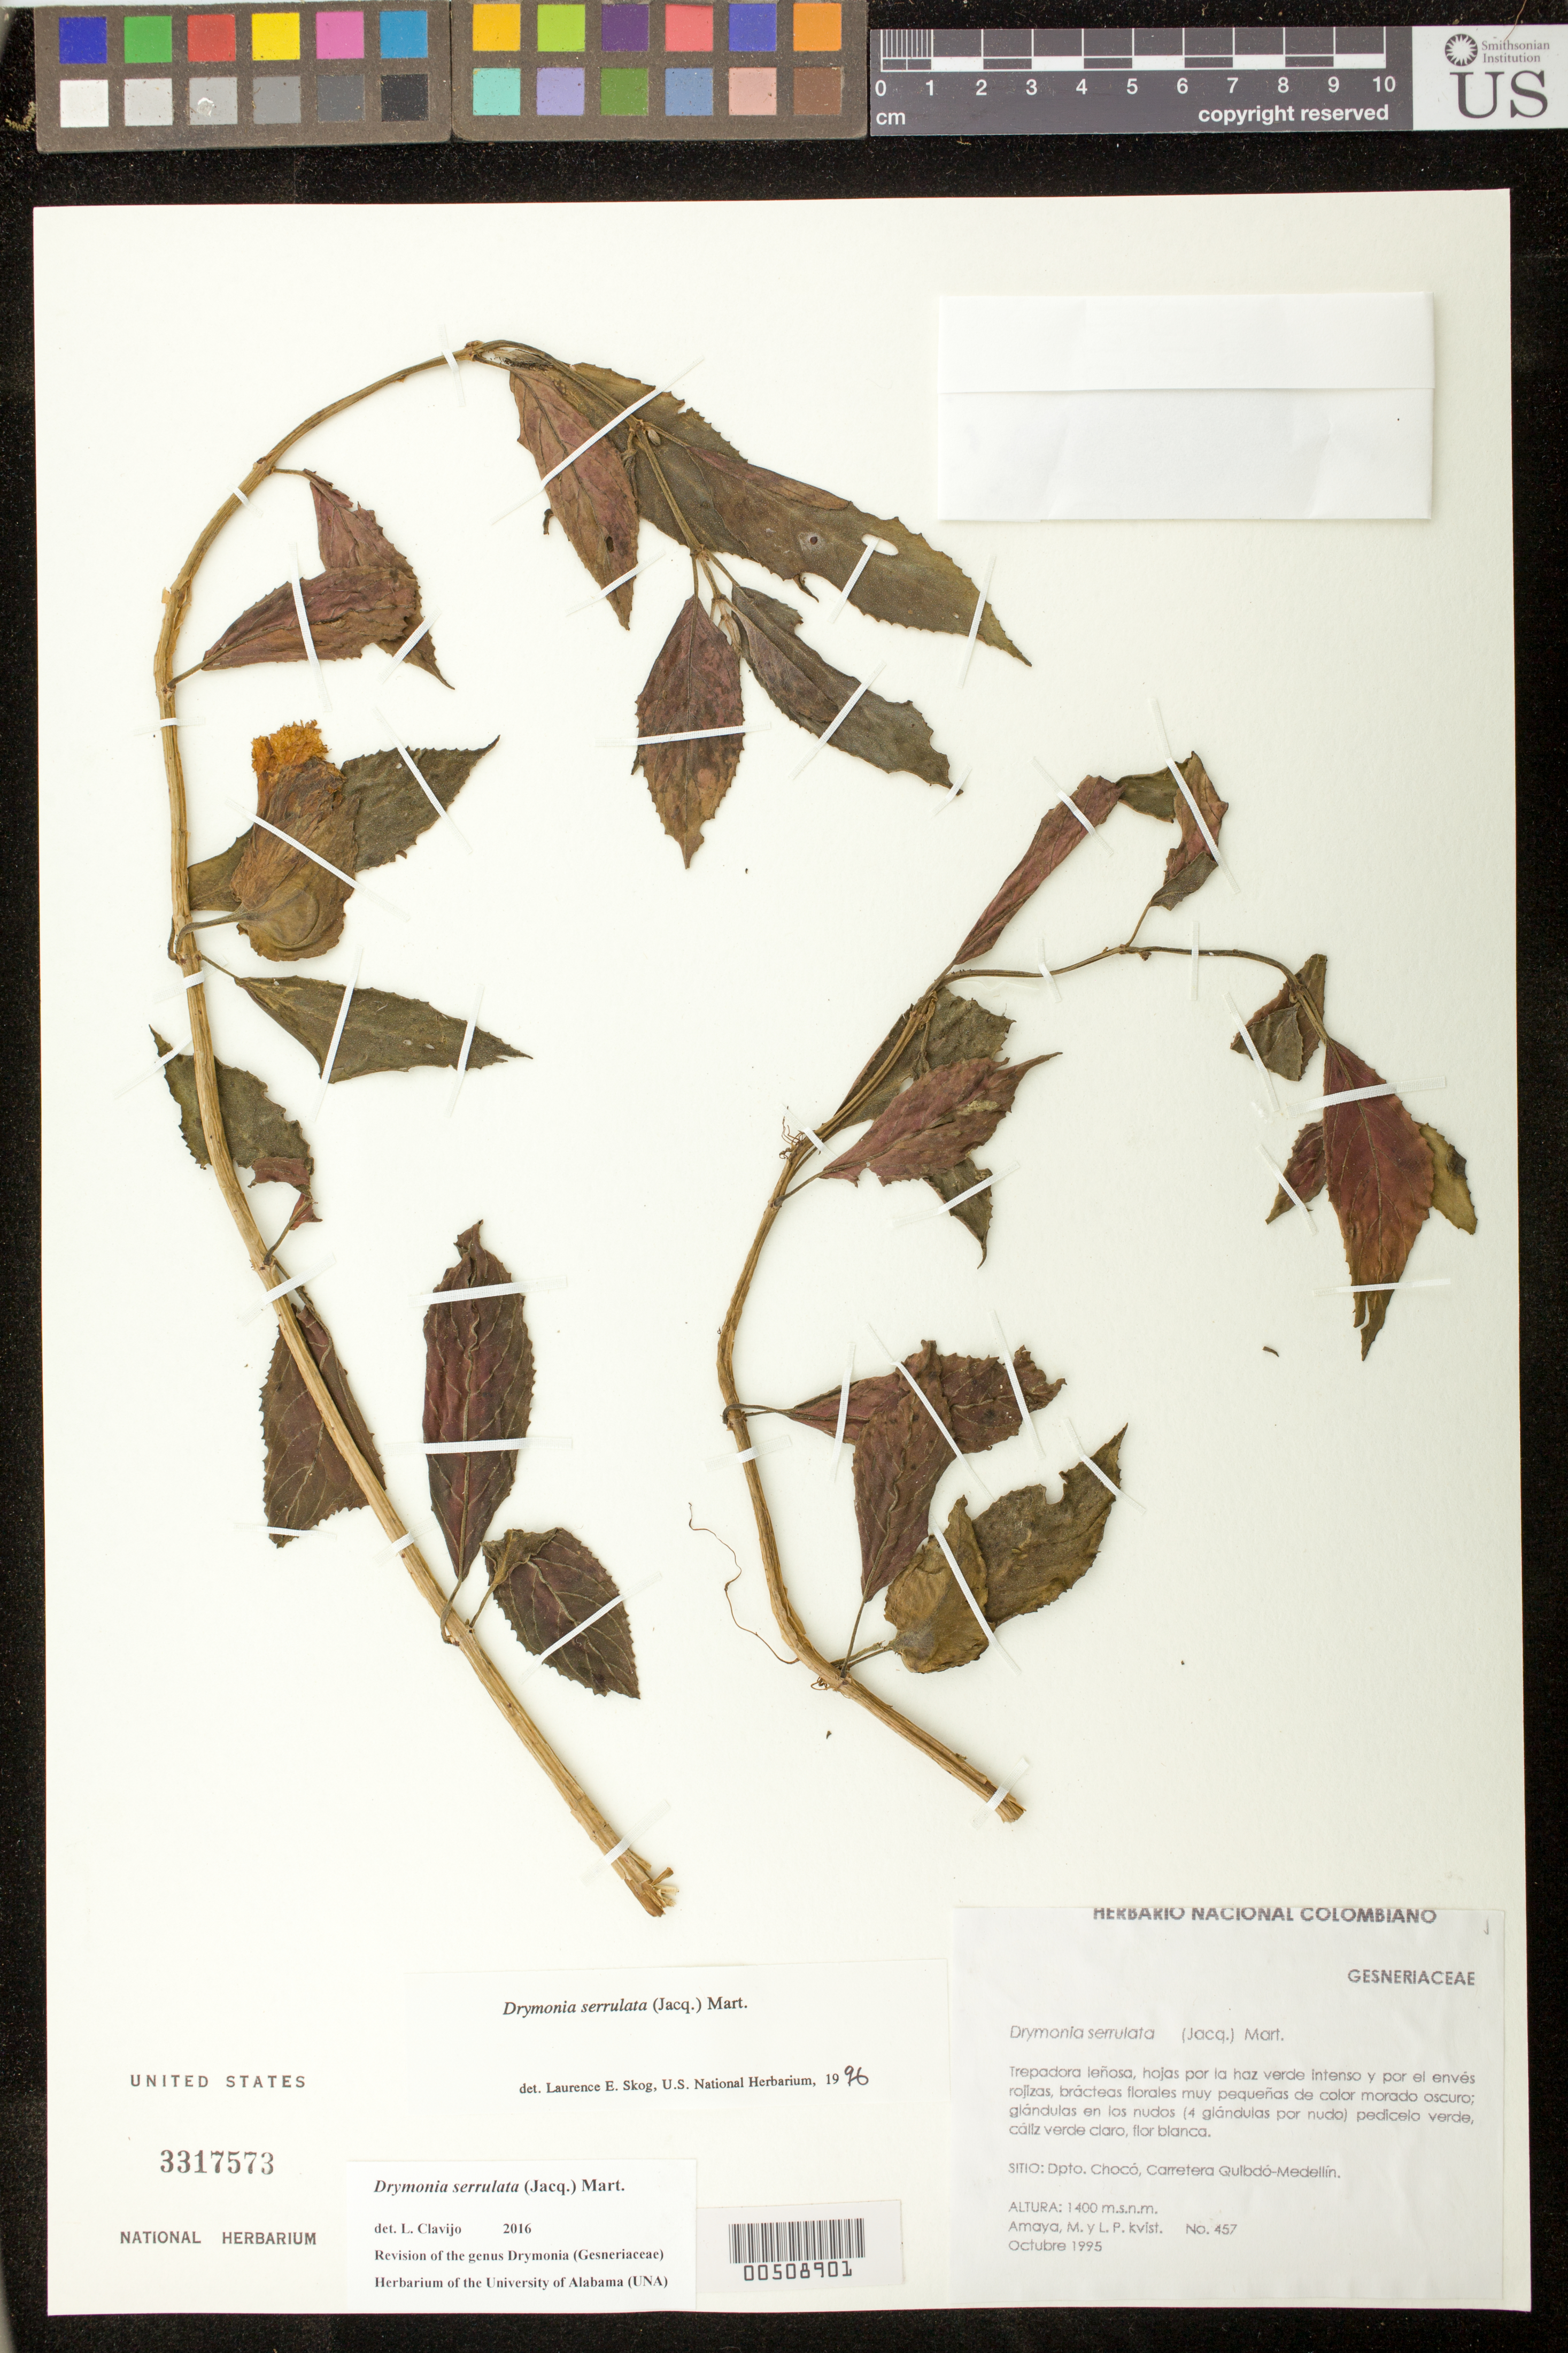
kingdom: Plantae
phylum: Tracheophyta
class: Magnoliopsida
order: Lamiales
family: Gesneriaceae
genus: Drymonia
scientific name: Drymonia serrulata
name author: (Jacq.) Mart.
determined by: Skog, Laurence E.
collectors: M. Amaya & L. P. Kvist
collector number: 457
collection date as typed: Oct 1995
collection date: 1995-10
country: Colombia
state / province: Chocó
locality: Carretera Quibdó-Medellín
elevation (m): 1400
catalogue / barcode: US 3317573